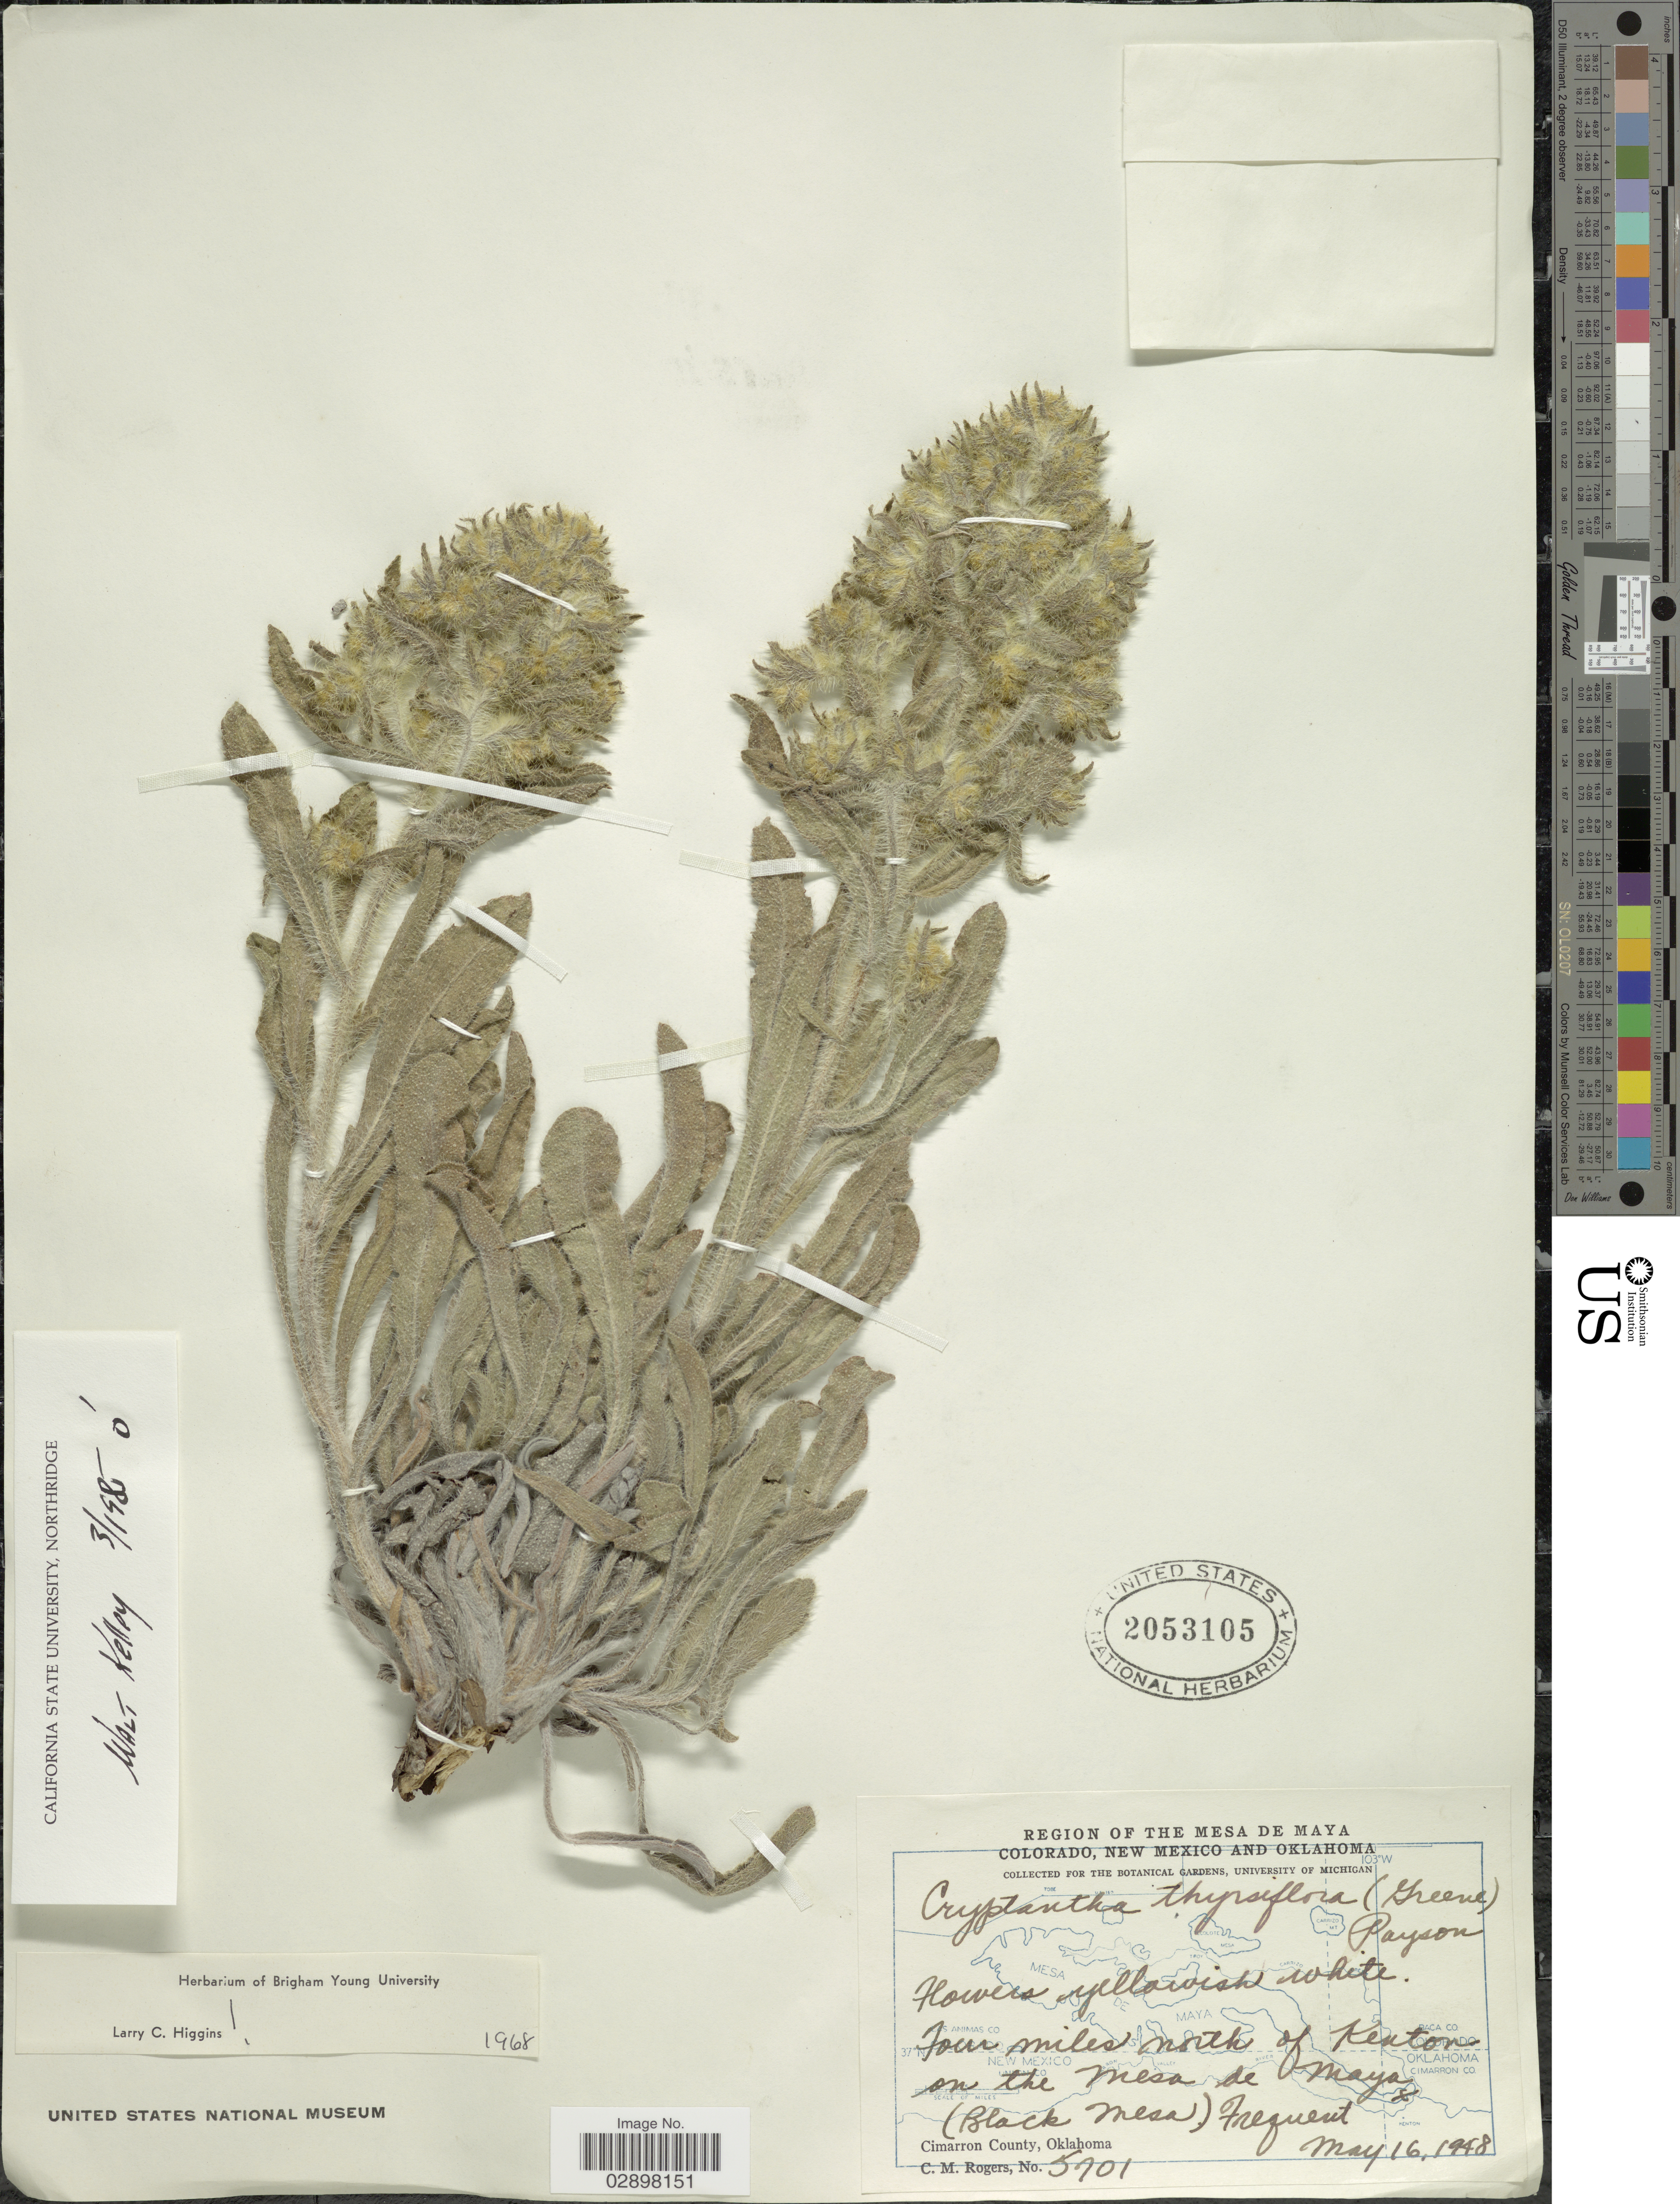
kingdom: Plantae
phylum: Tracheophyta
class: Magnoliopsida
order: Boraginales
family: Boraginaceae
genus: Cryptantha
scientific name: Cryptantha thyrsiflora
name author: (Greene) Payson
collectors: C. M. Rogers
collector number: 5701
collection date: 1948-05-16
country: United States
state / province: Oklahoma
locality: Region of the Mesa de Maya, Four miles north of Kenton on the Mesa de Maya (Black Mesa) Frequent. Cimarron County.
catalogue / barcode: US 2053105